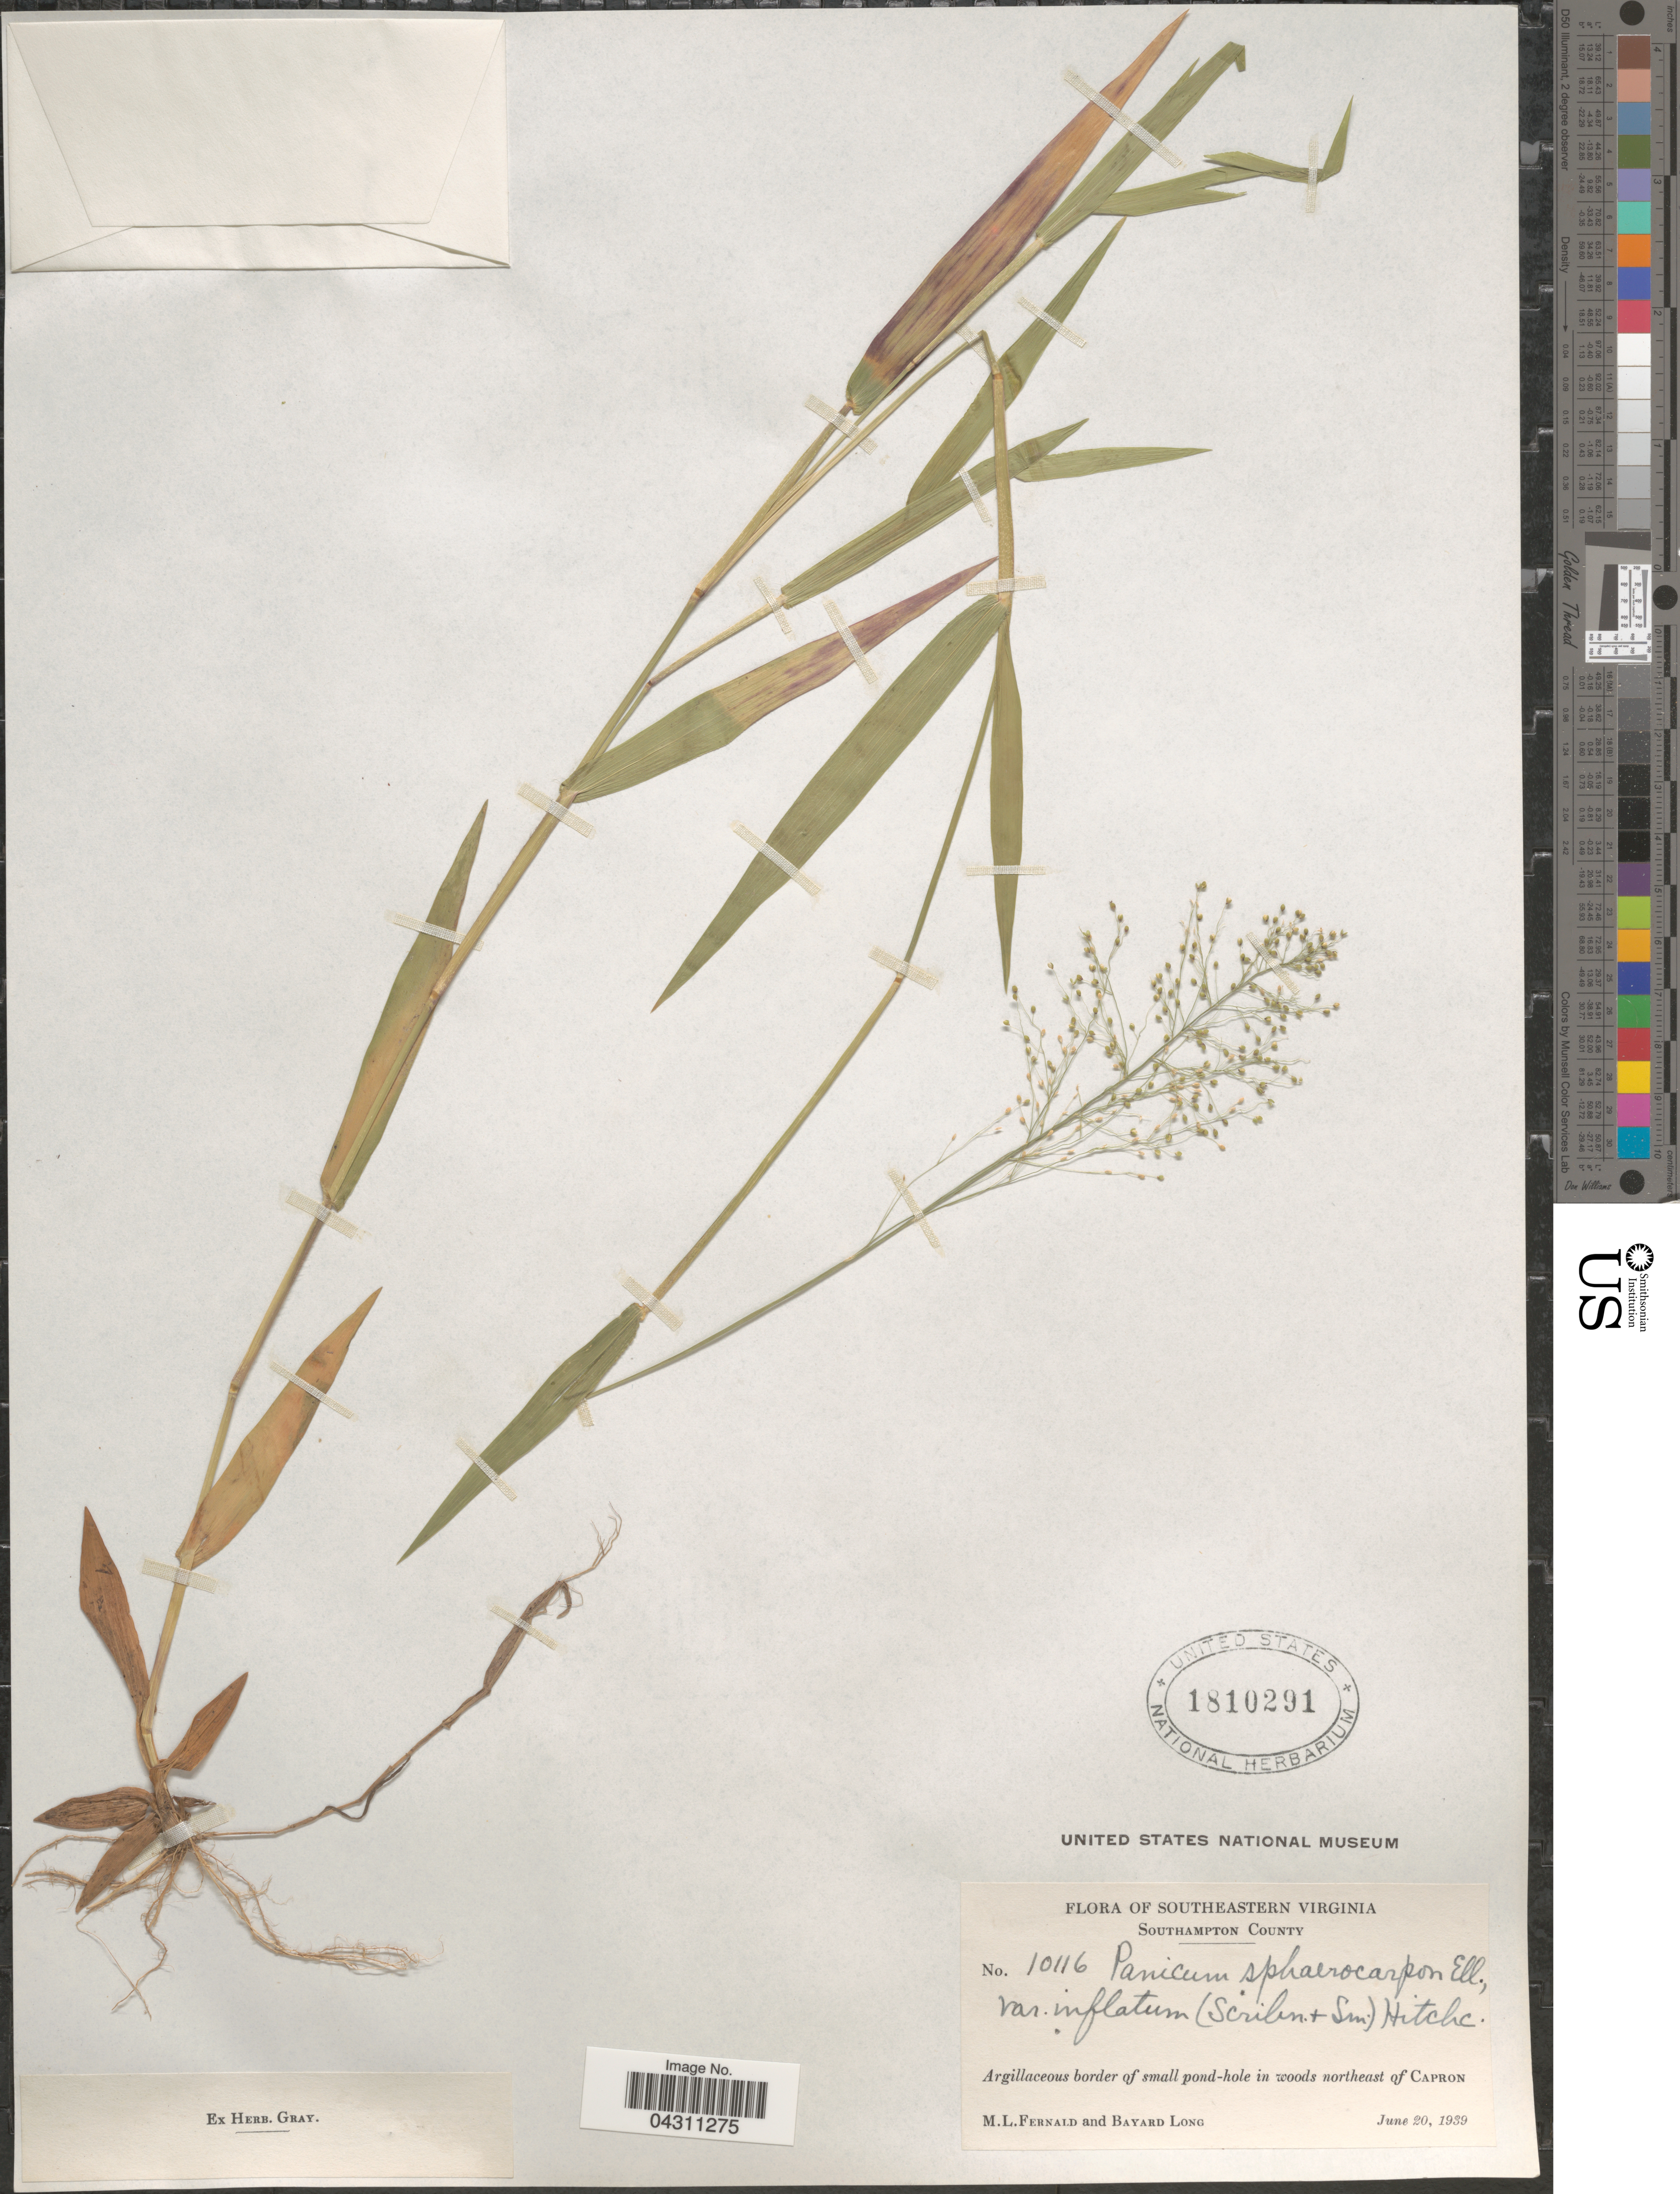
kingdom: Plantae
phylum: Tracheophyta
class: Liliopsida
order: Poales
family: Poaceae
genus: Dichanthelium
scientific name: Dichanthelium sphaerocarpon var. sphaerocarpon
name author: (Elliott) Gould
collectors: M. L. Fernald & B. Long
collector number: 10116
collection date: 1939-06-20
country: United States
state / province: Virginia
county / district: Southampton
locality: Southeastern Virginia. Southampton County. Argillaceous border of small pond-hole in woods northeast of Capron.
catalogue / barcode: US 1810291